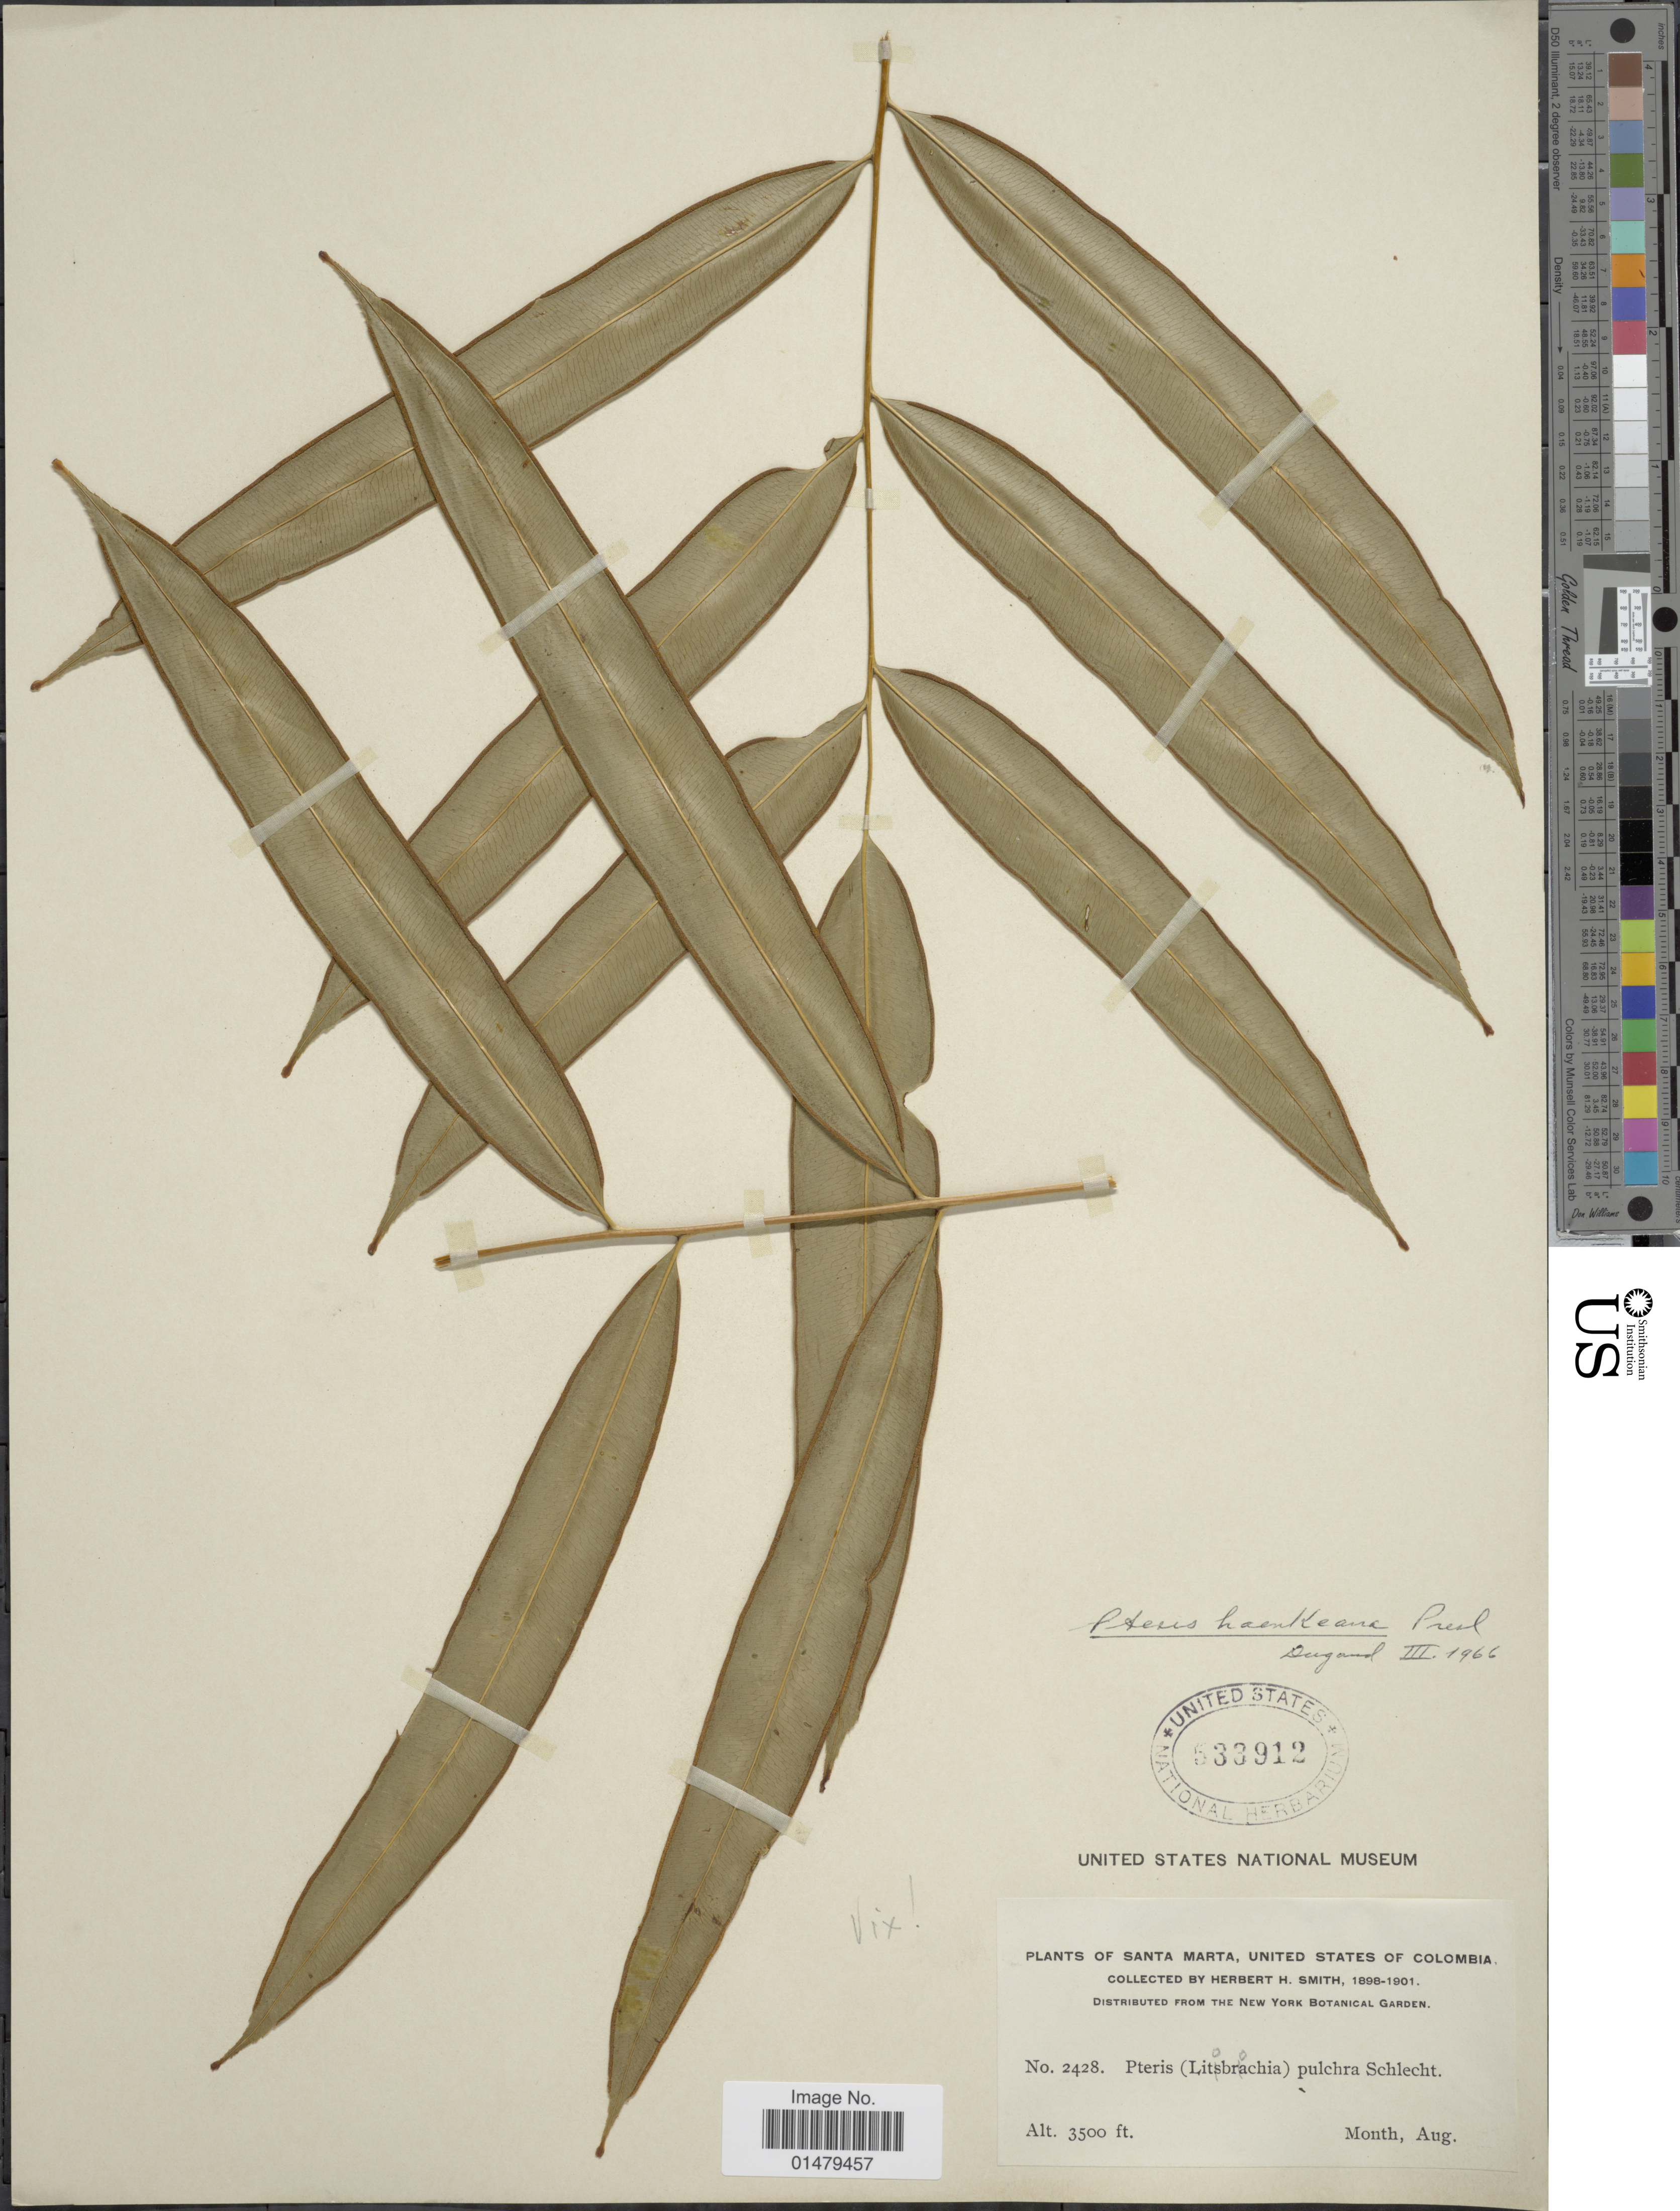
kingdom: Plantae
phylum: Tracheophyta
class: Polypodiopsida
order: Polypodiales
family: Pteridaceae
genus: Pteris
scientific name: Pteris haenkeana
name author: C. Presl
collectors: H. H. Smith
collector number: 2428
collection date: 1898-08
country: Colombia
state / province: Magdalena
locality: Santa Marta, United States of Colombia.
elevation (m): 1067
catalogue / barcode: US 533912